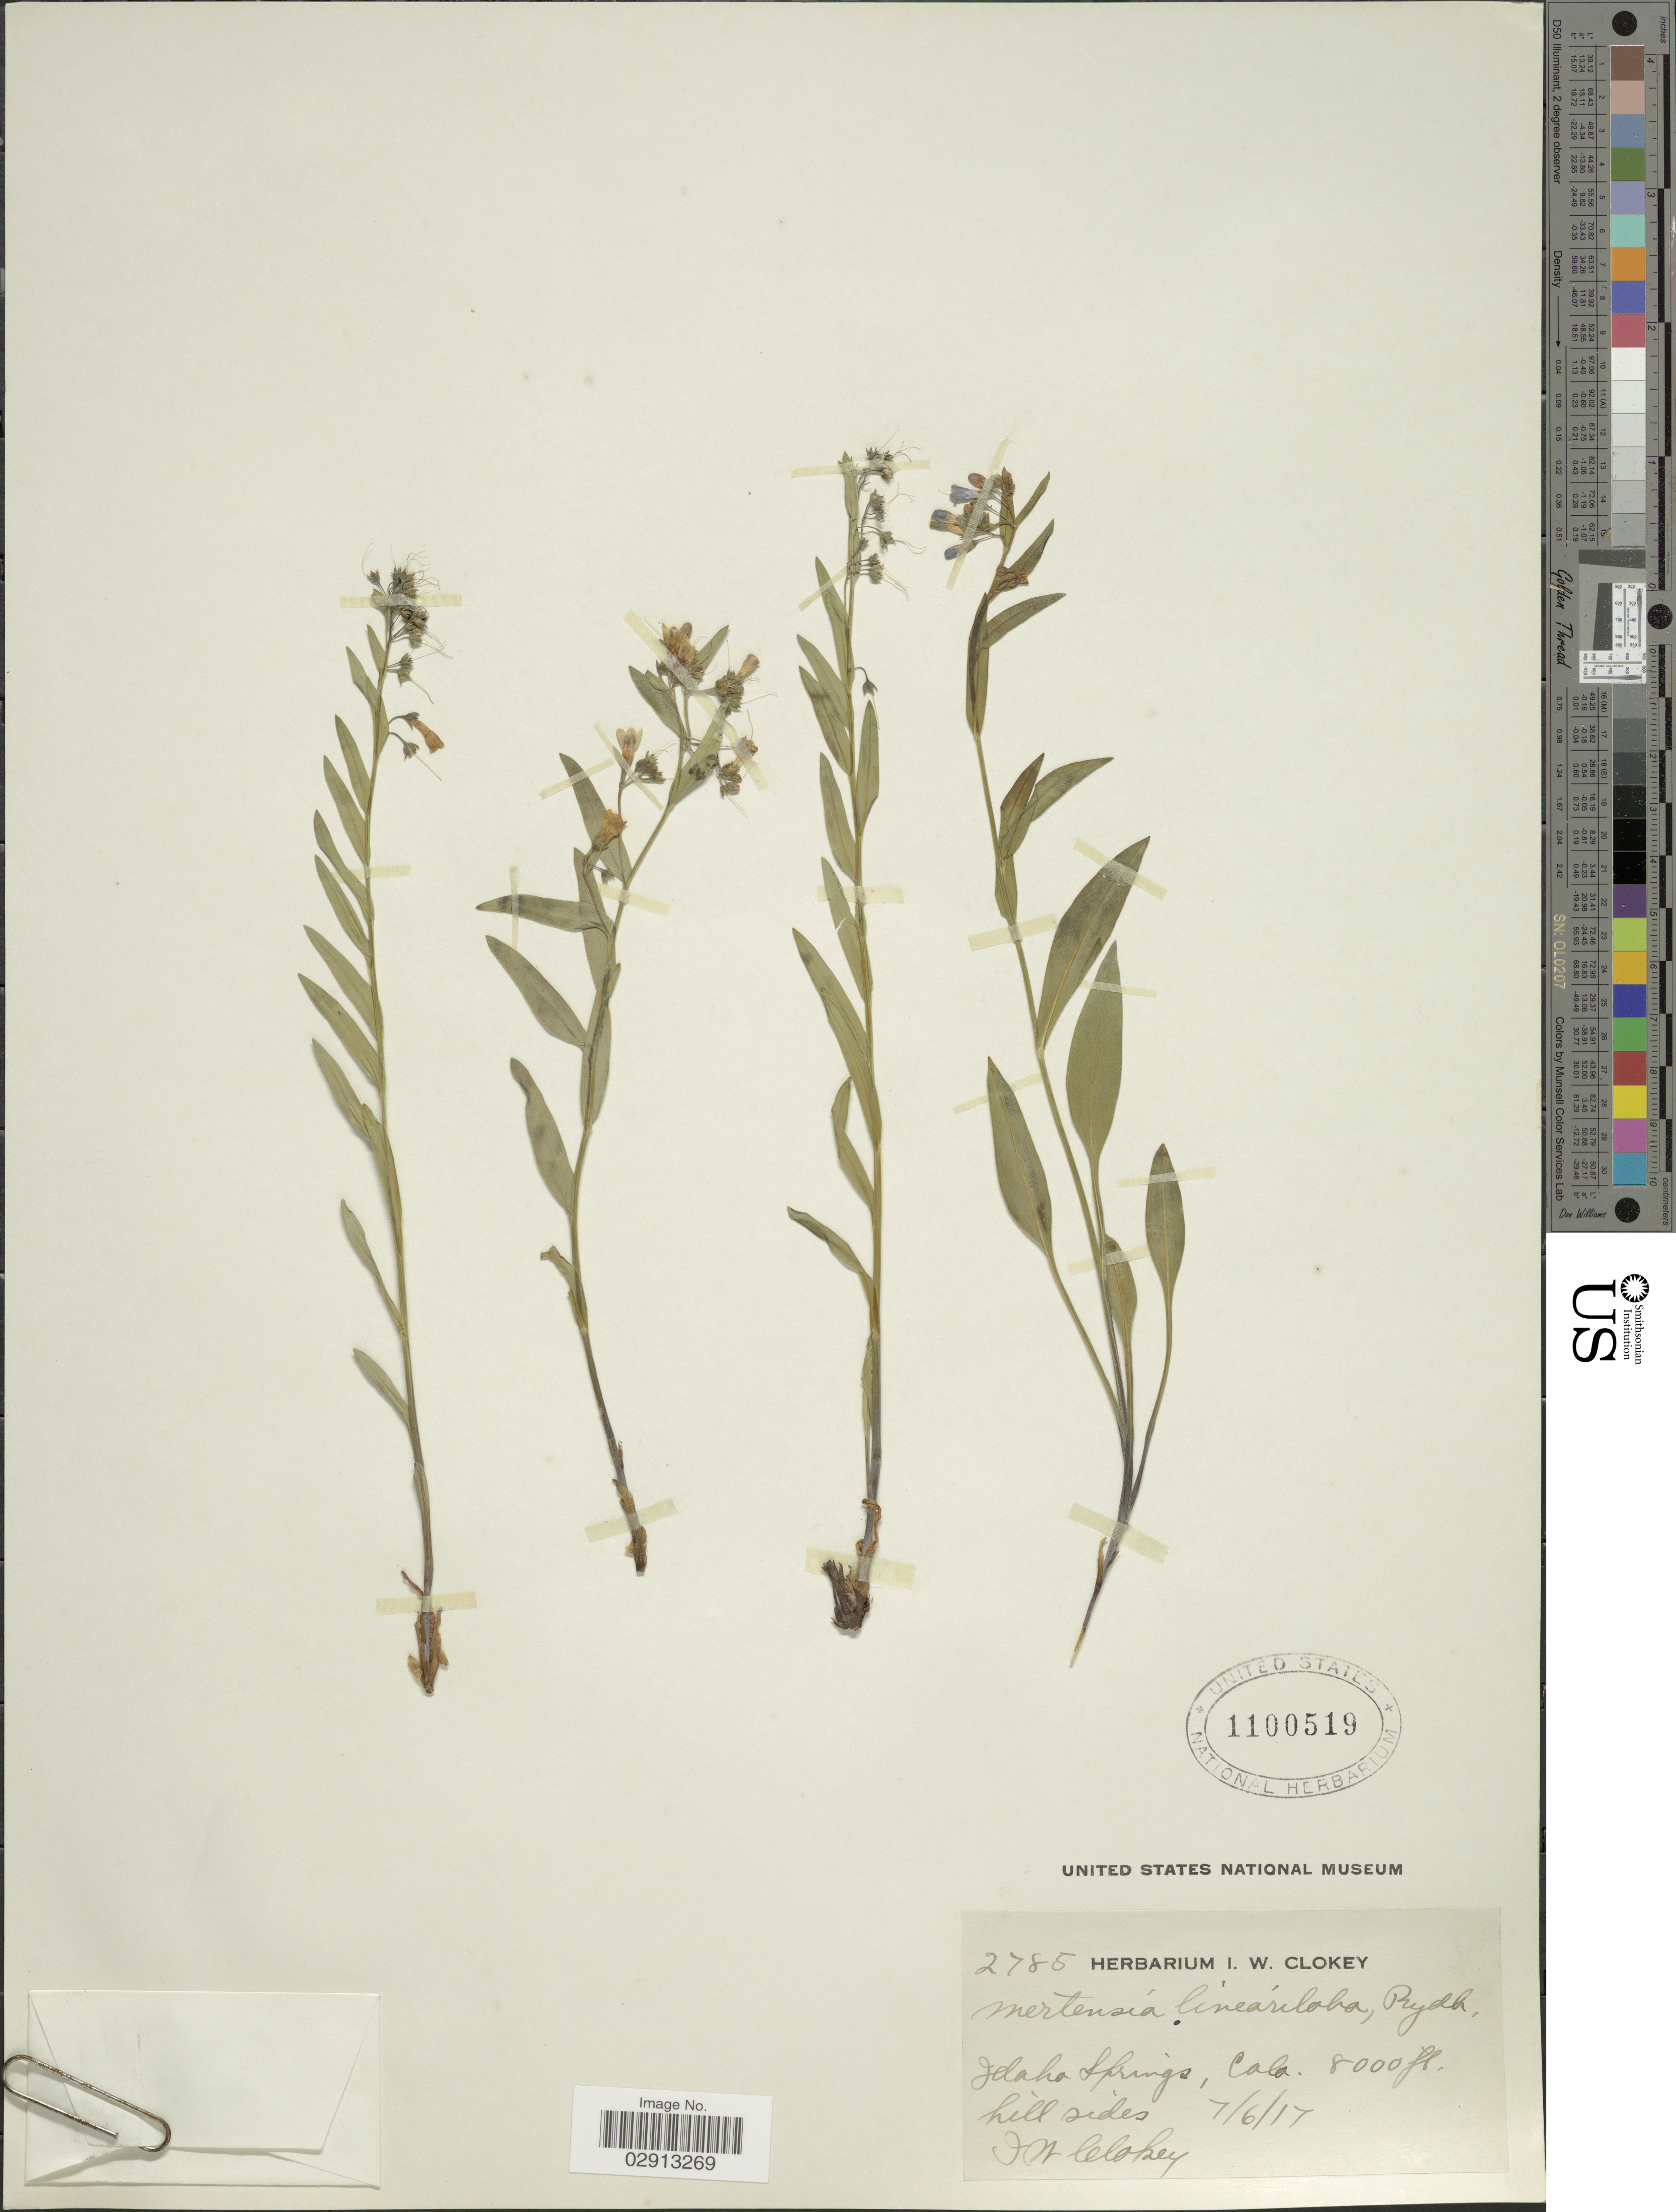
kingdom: Plantae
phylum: Tracheophyta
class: Magnoliopsida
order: Boraginales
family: Boraginaceae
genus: Mertensia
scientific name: Mertensia viridis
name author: (A. Nelson) A. Nelson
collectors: I. W. Clokey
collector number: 2785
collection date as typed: Transcribed d/m/y: 6/7/17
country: United States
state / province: Colorado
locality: Idaho Springs, Colo. Hill sides.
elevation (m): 2438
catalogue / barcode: US 1100519